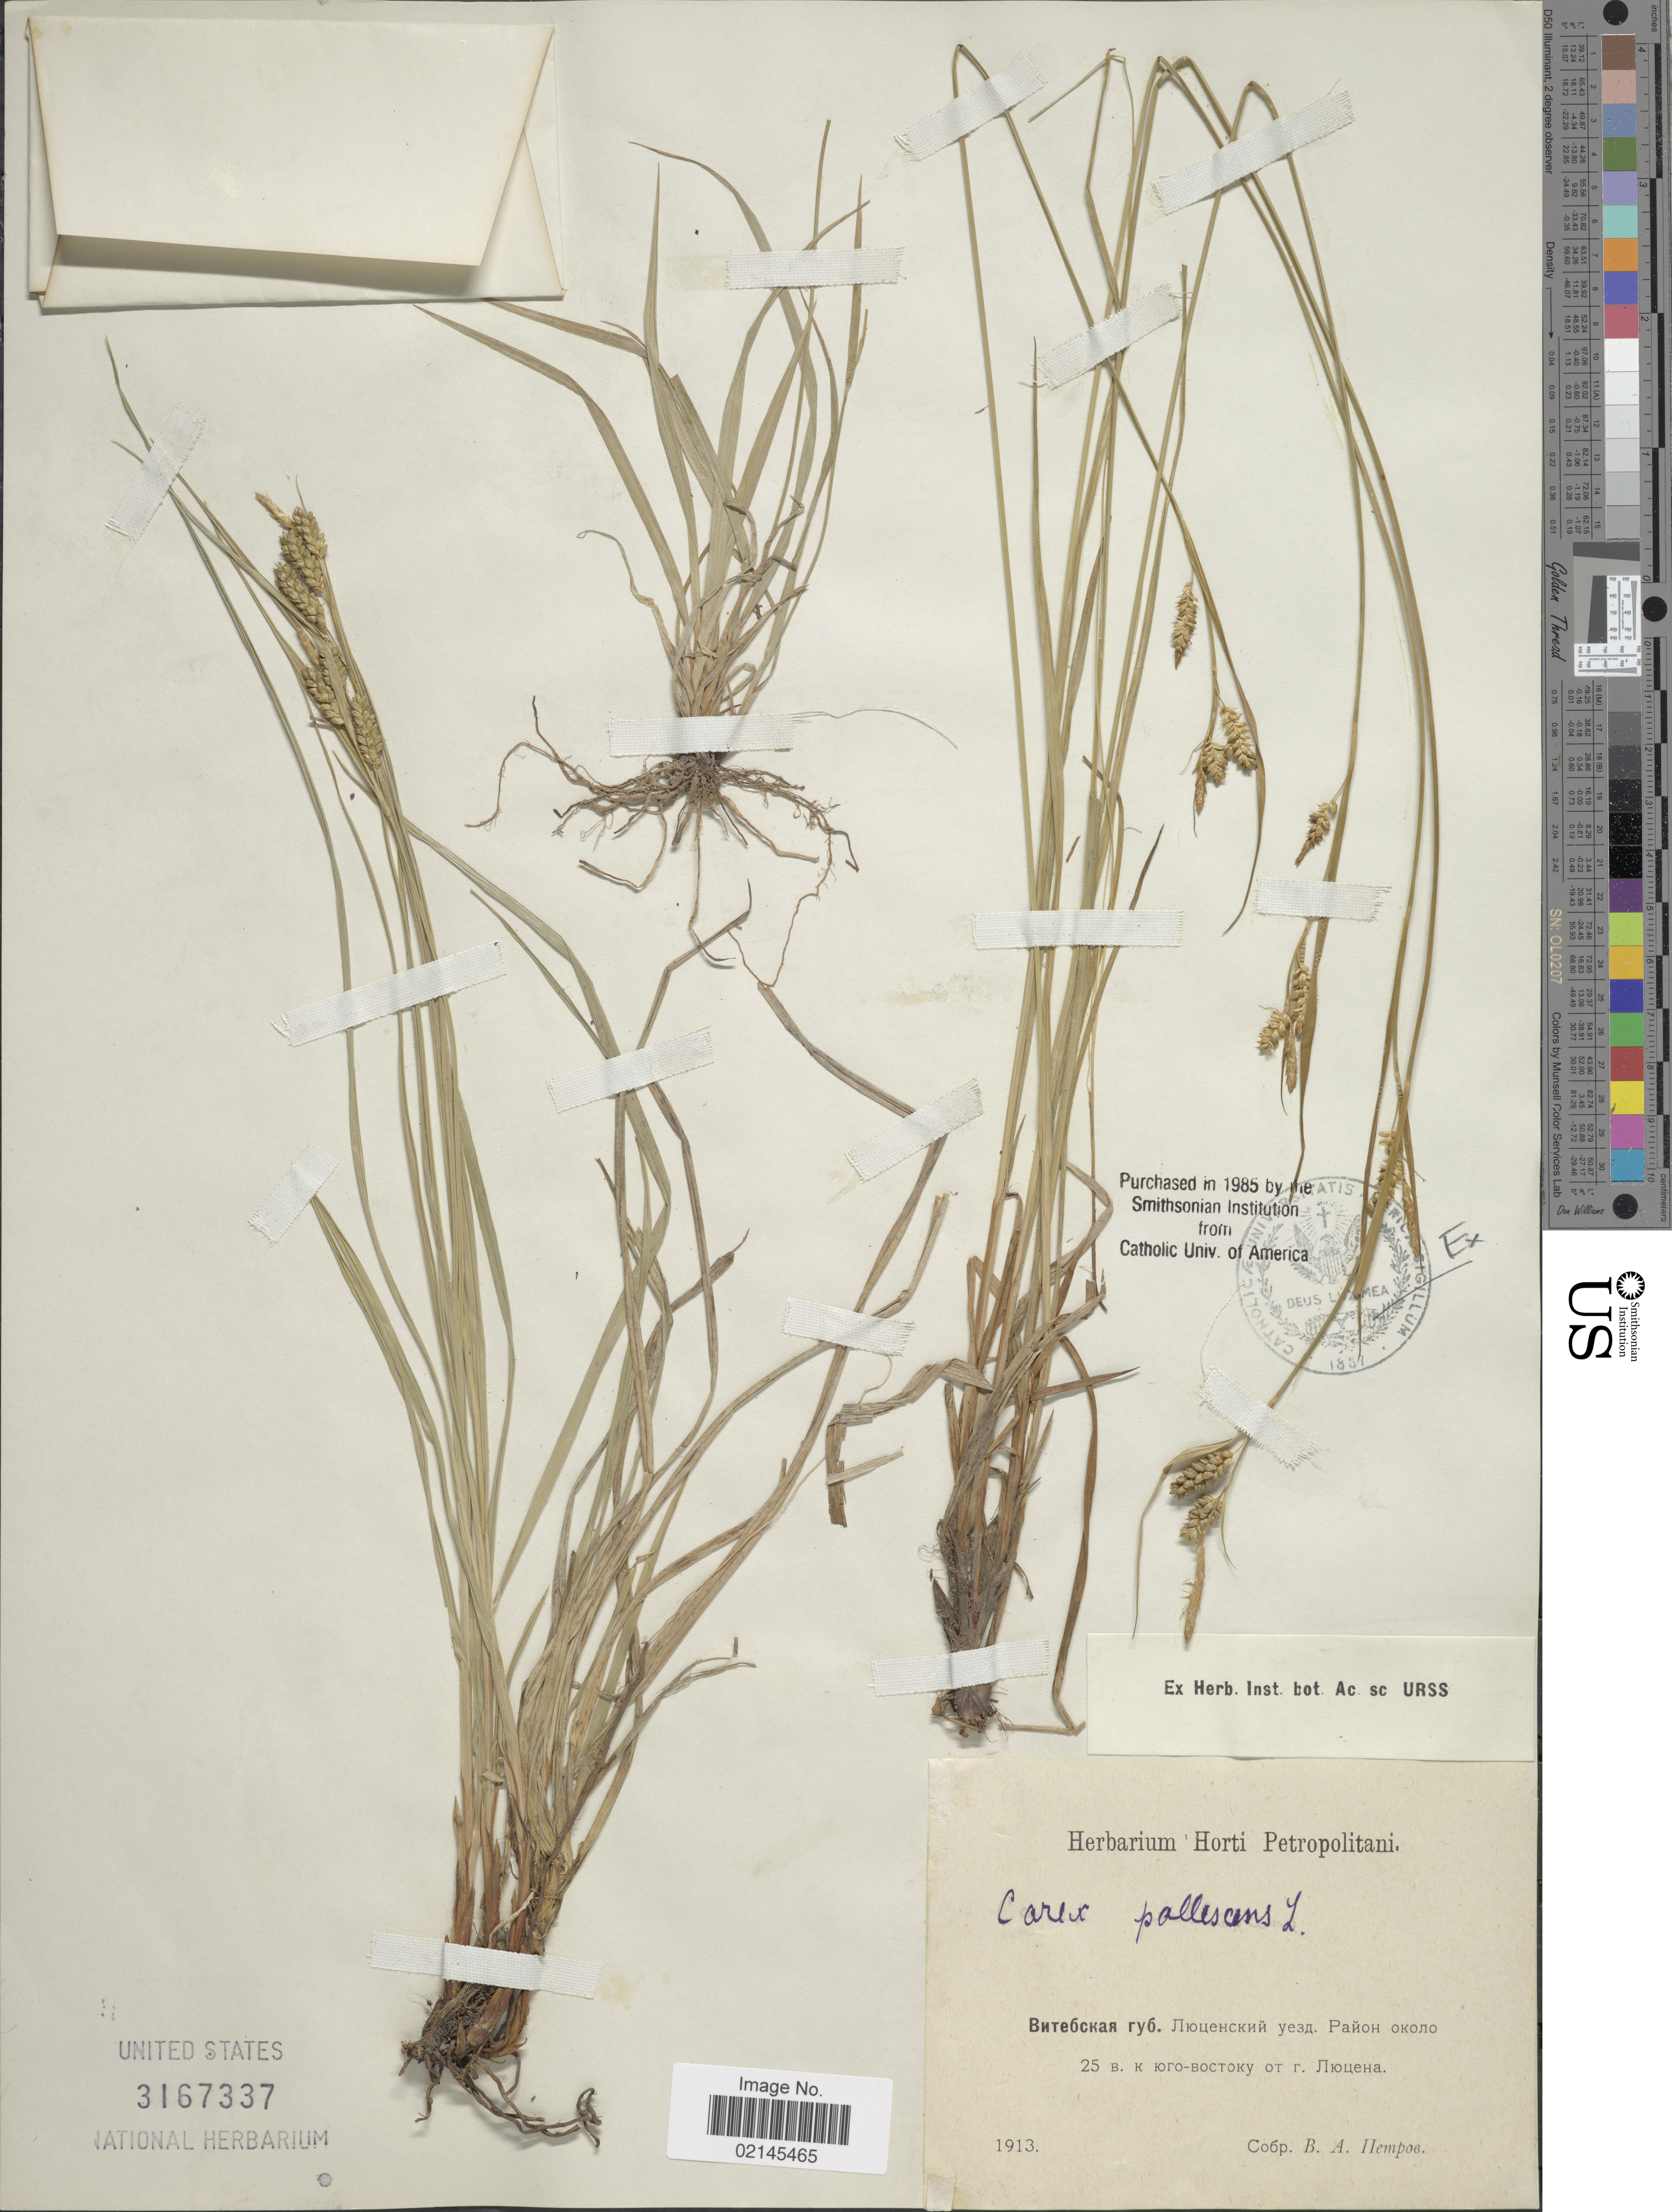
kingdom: Plantae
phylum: Tracheophyta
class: Liliopsida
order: Poales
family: Cyperaceae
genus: Carex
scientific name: Carex pallescens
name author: L.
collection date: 1913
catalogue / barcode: US 3167337